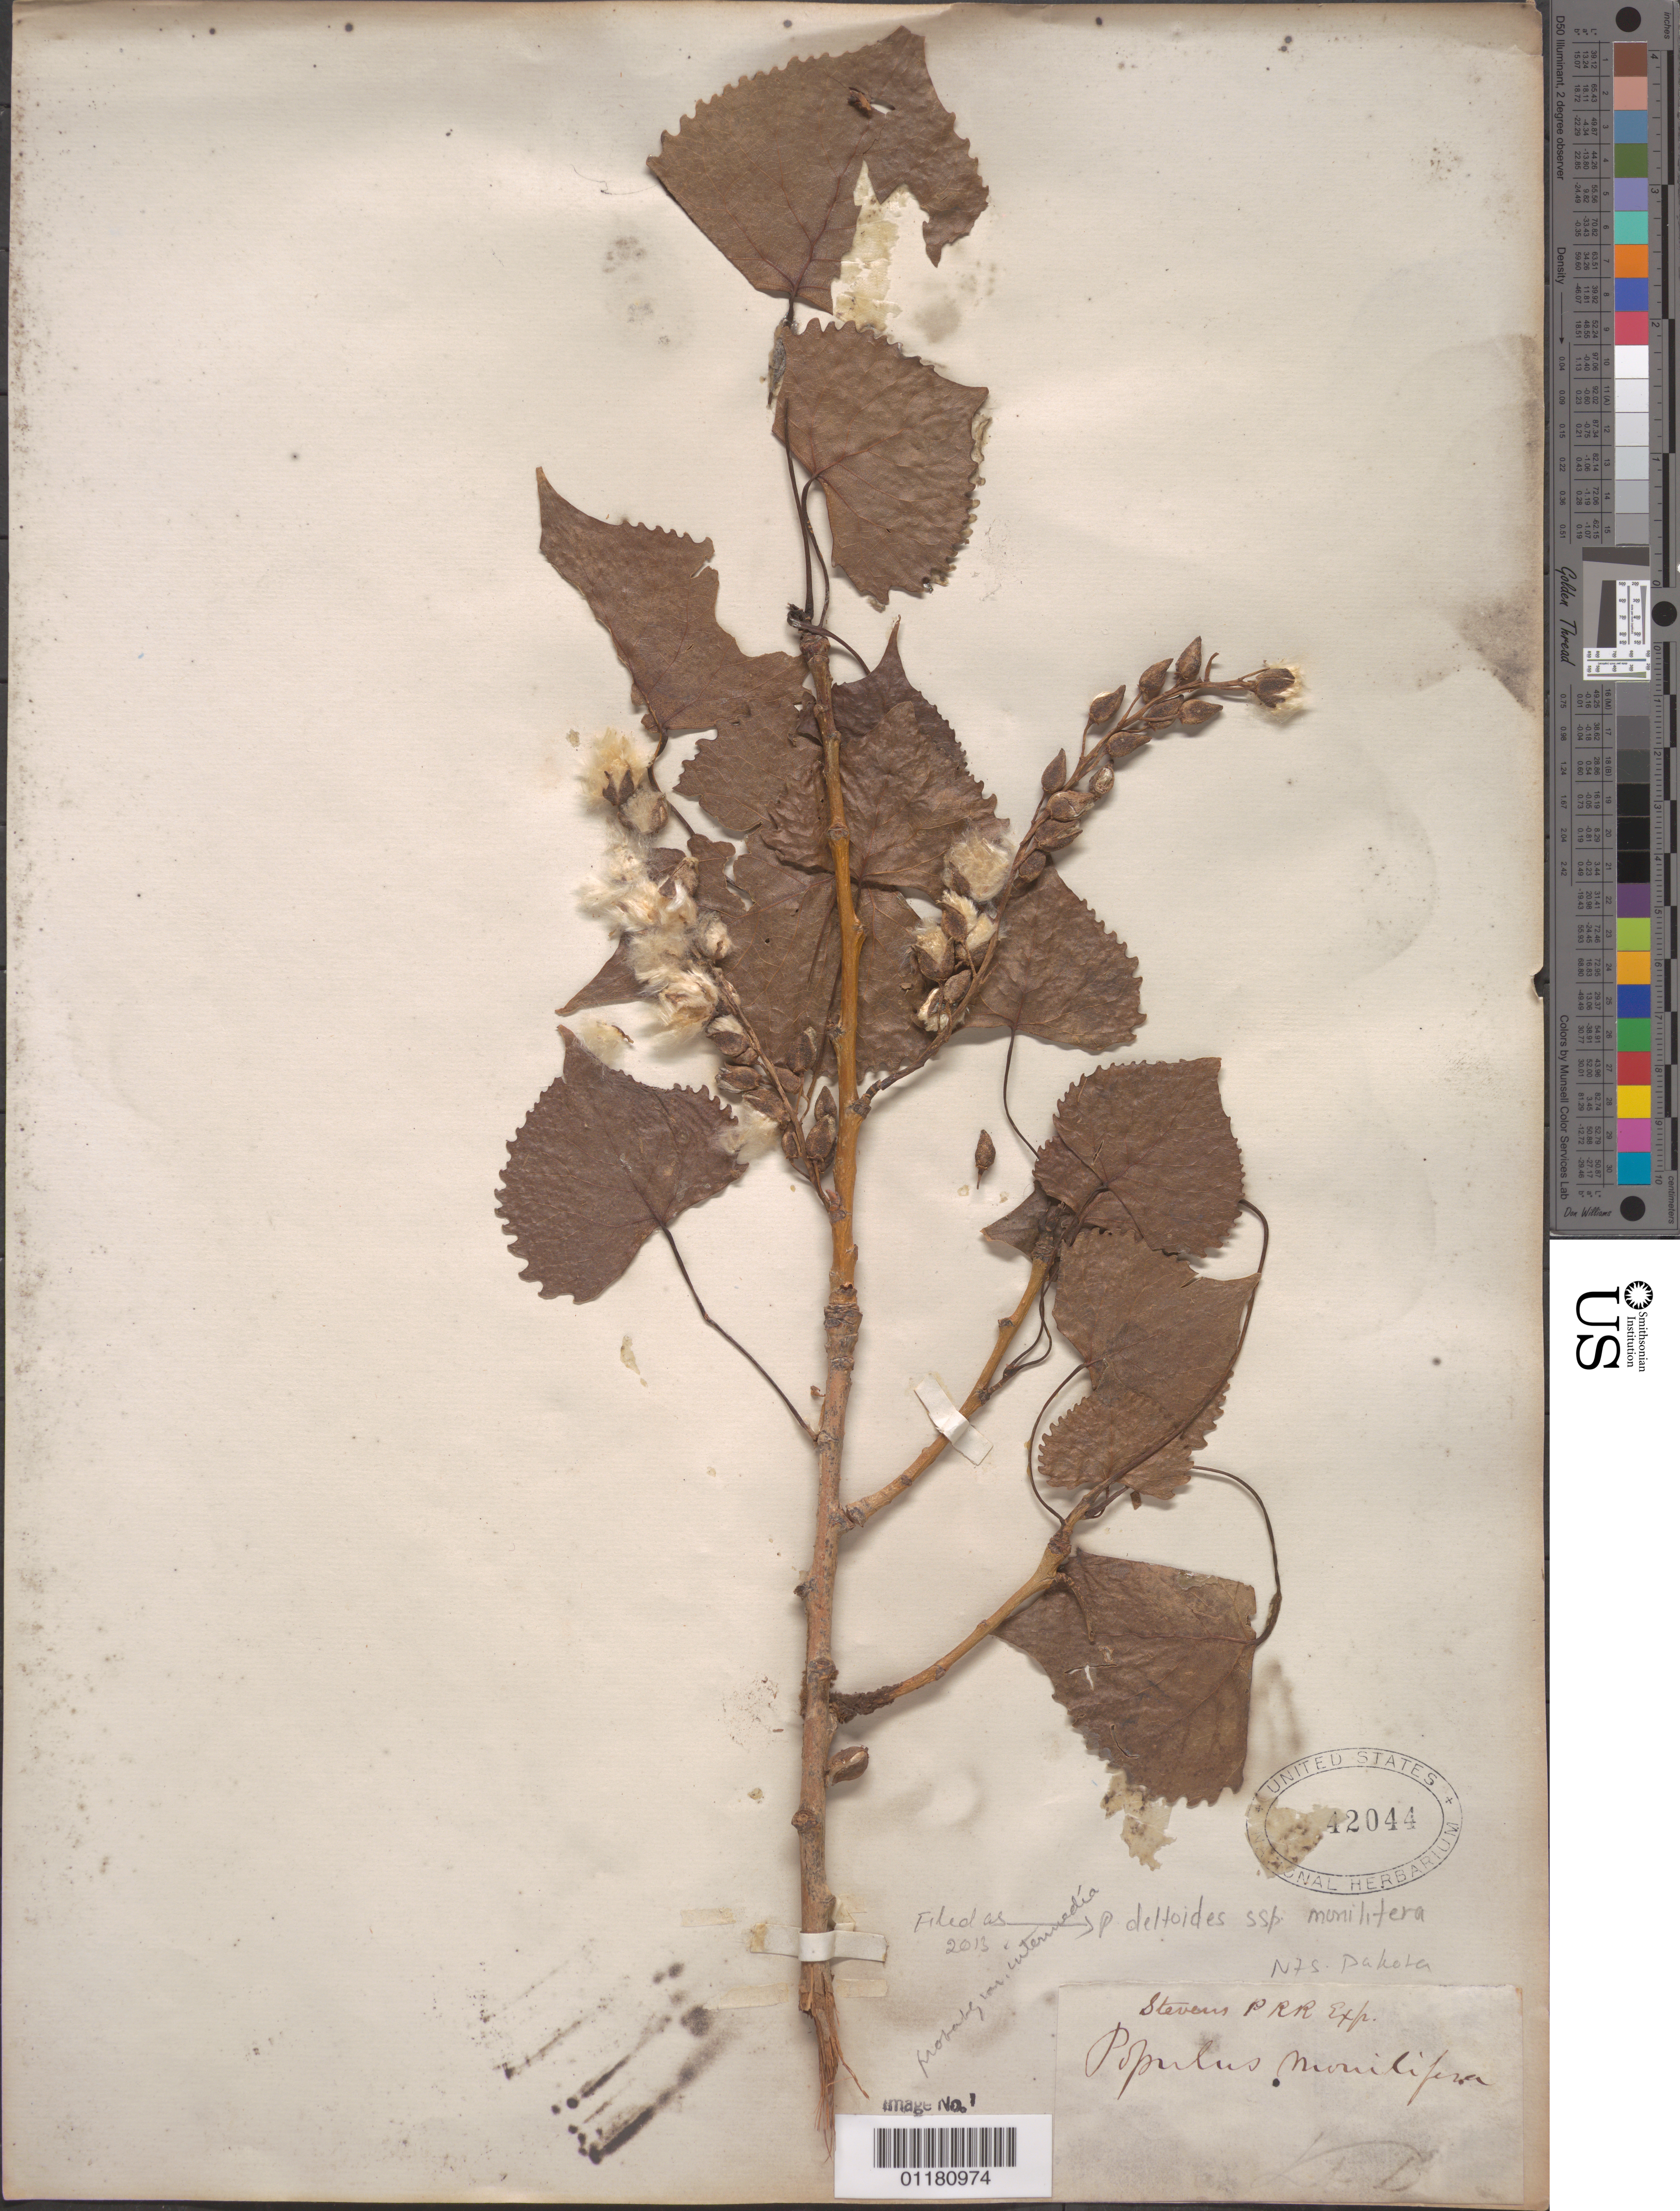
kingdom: Plantae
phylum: Tracheophyta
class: Magnoliopsida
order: Malpighiales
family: Salicaceae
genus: Populus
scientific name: Populus deltoides subsp. monilifera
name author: (Aiton) Eckenw.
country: Canada / United States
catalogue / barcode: US 42044